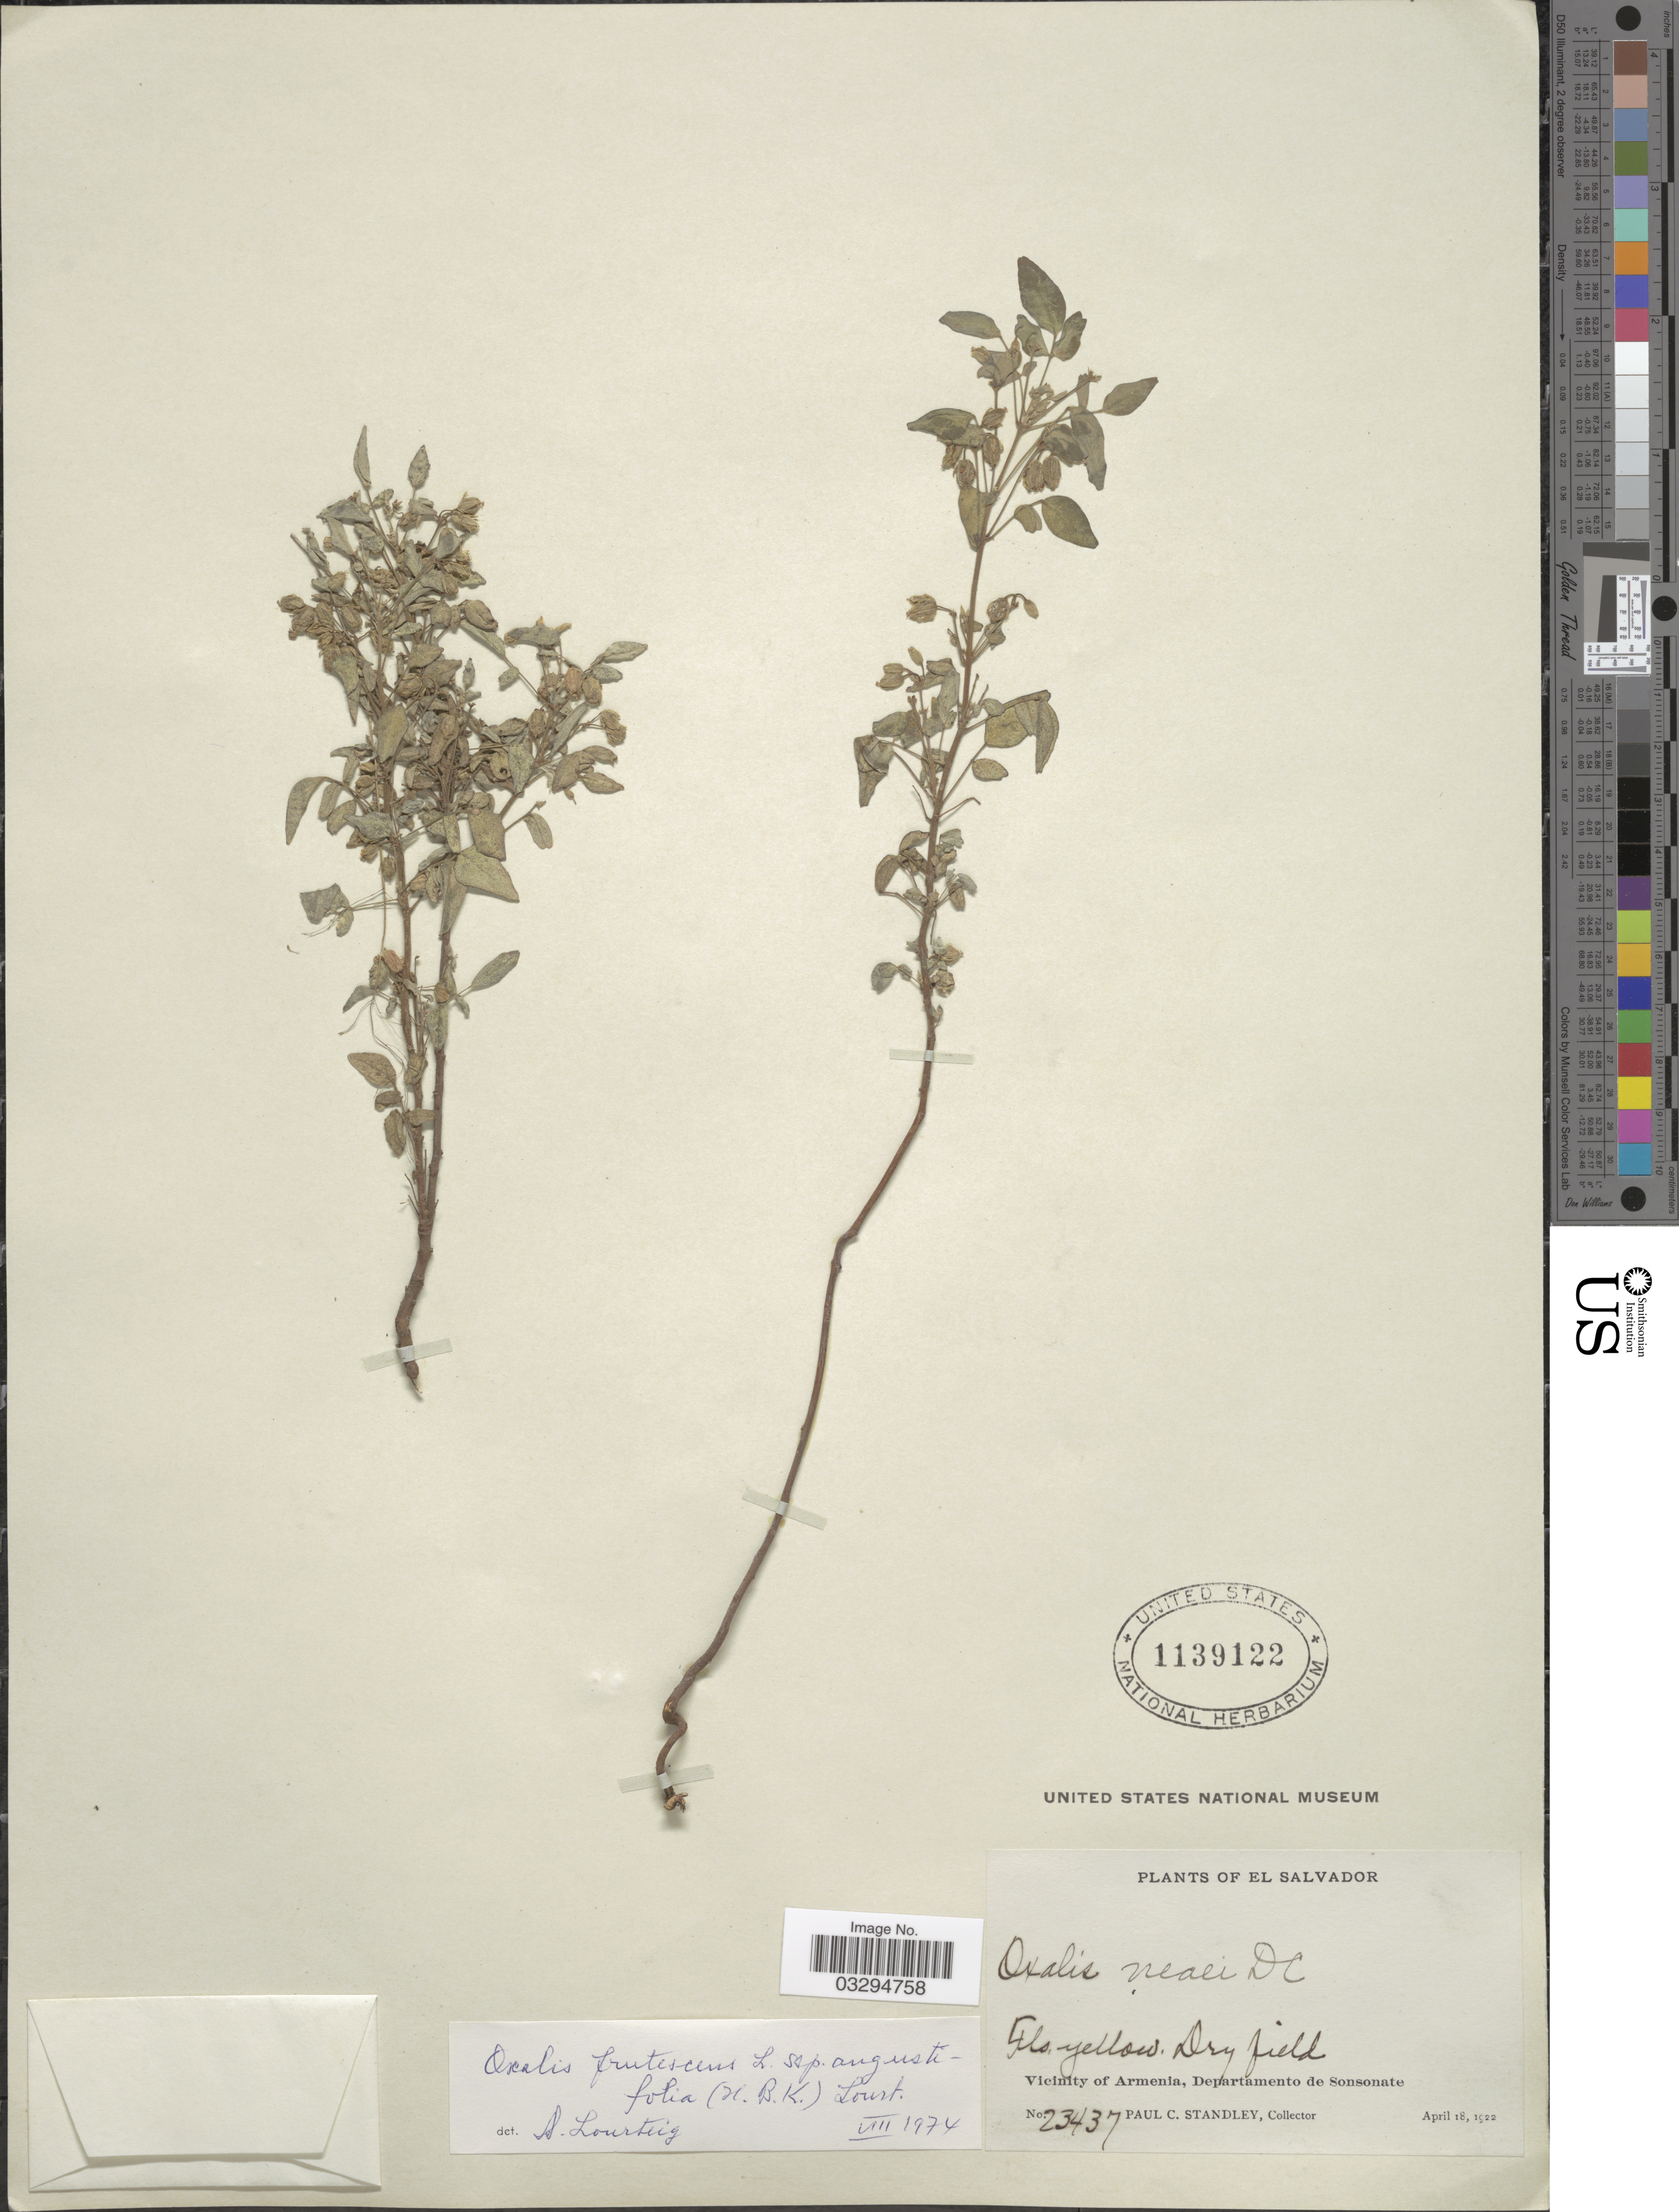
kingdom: Plantae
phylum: Tracheophyta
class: Magnoliopsida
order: Oxalidales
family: Oxalidaceae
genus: Oxalis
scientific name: Oxalis frutescens subsp. angustifolia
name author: (Kunth) Lourteig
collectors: P. C. Standley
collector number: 23437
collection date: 1922-04-18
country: El Salvador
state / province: Sonsonate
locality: Vicinity of Armenia, Departamento de Sonsonate.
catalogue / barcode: US 1139122